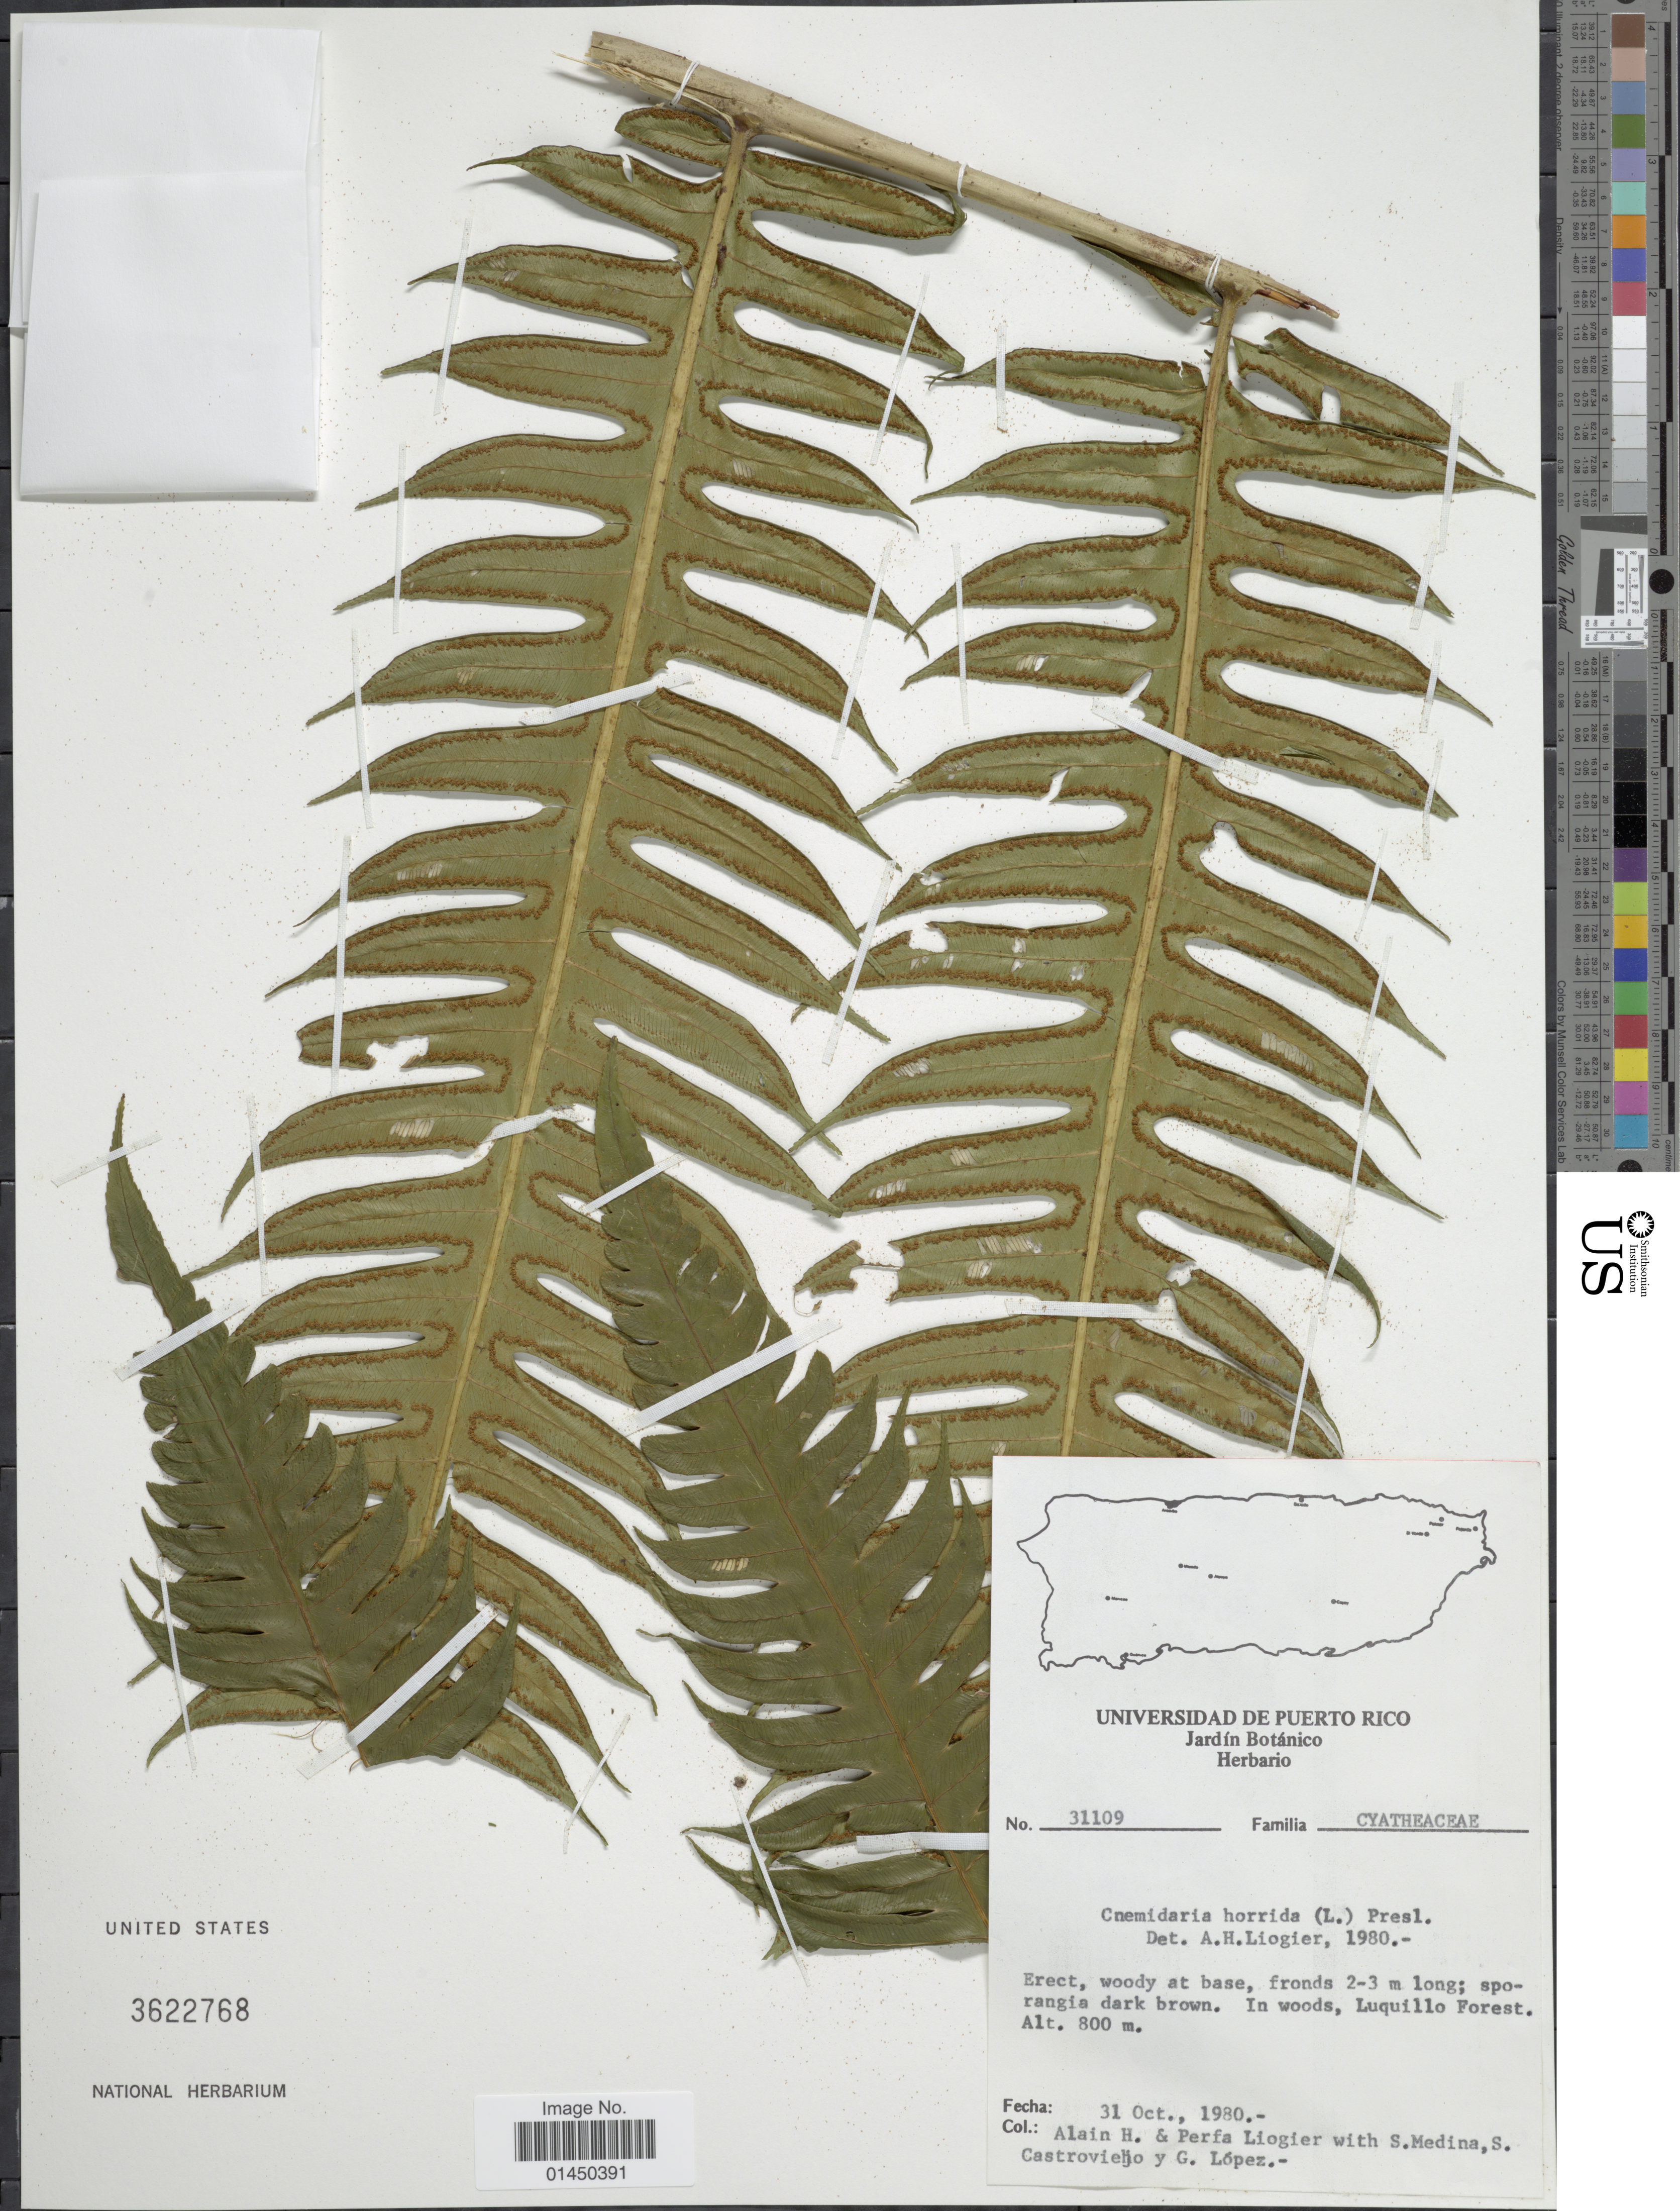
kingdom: Plantae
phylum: Tracheophyta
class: Polypodiopsida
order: Cyatheales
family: Cyatheaceae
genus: Cyathea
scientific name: Cyathea horrida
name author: (L.) Sm.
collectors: A. H. Liogier, M. P. Liogier, S. Medina, S. Castroviejo & G. López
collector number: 31109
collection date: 1980-10-31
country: Puerto Rico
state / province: Luquillo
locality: Luquillo Forest.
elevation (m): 800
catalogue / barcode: US 3622768